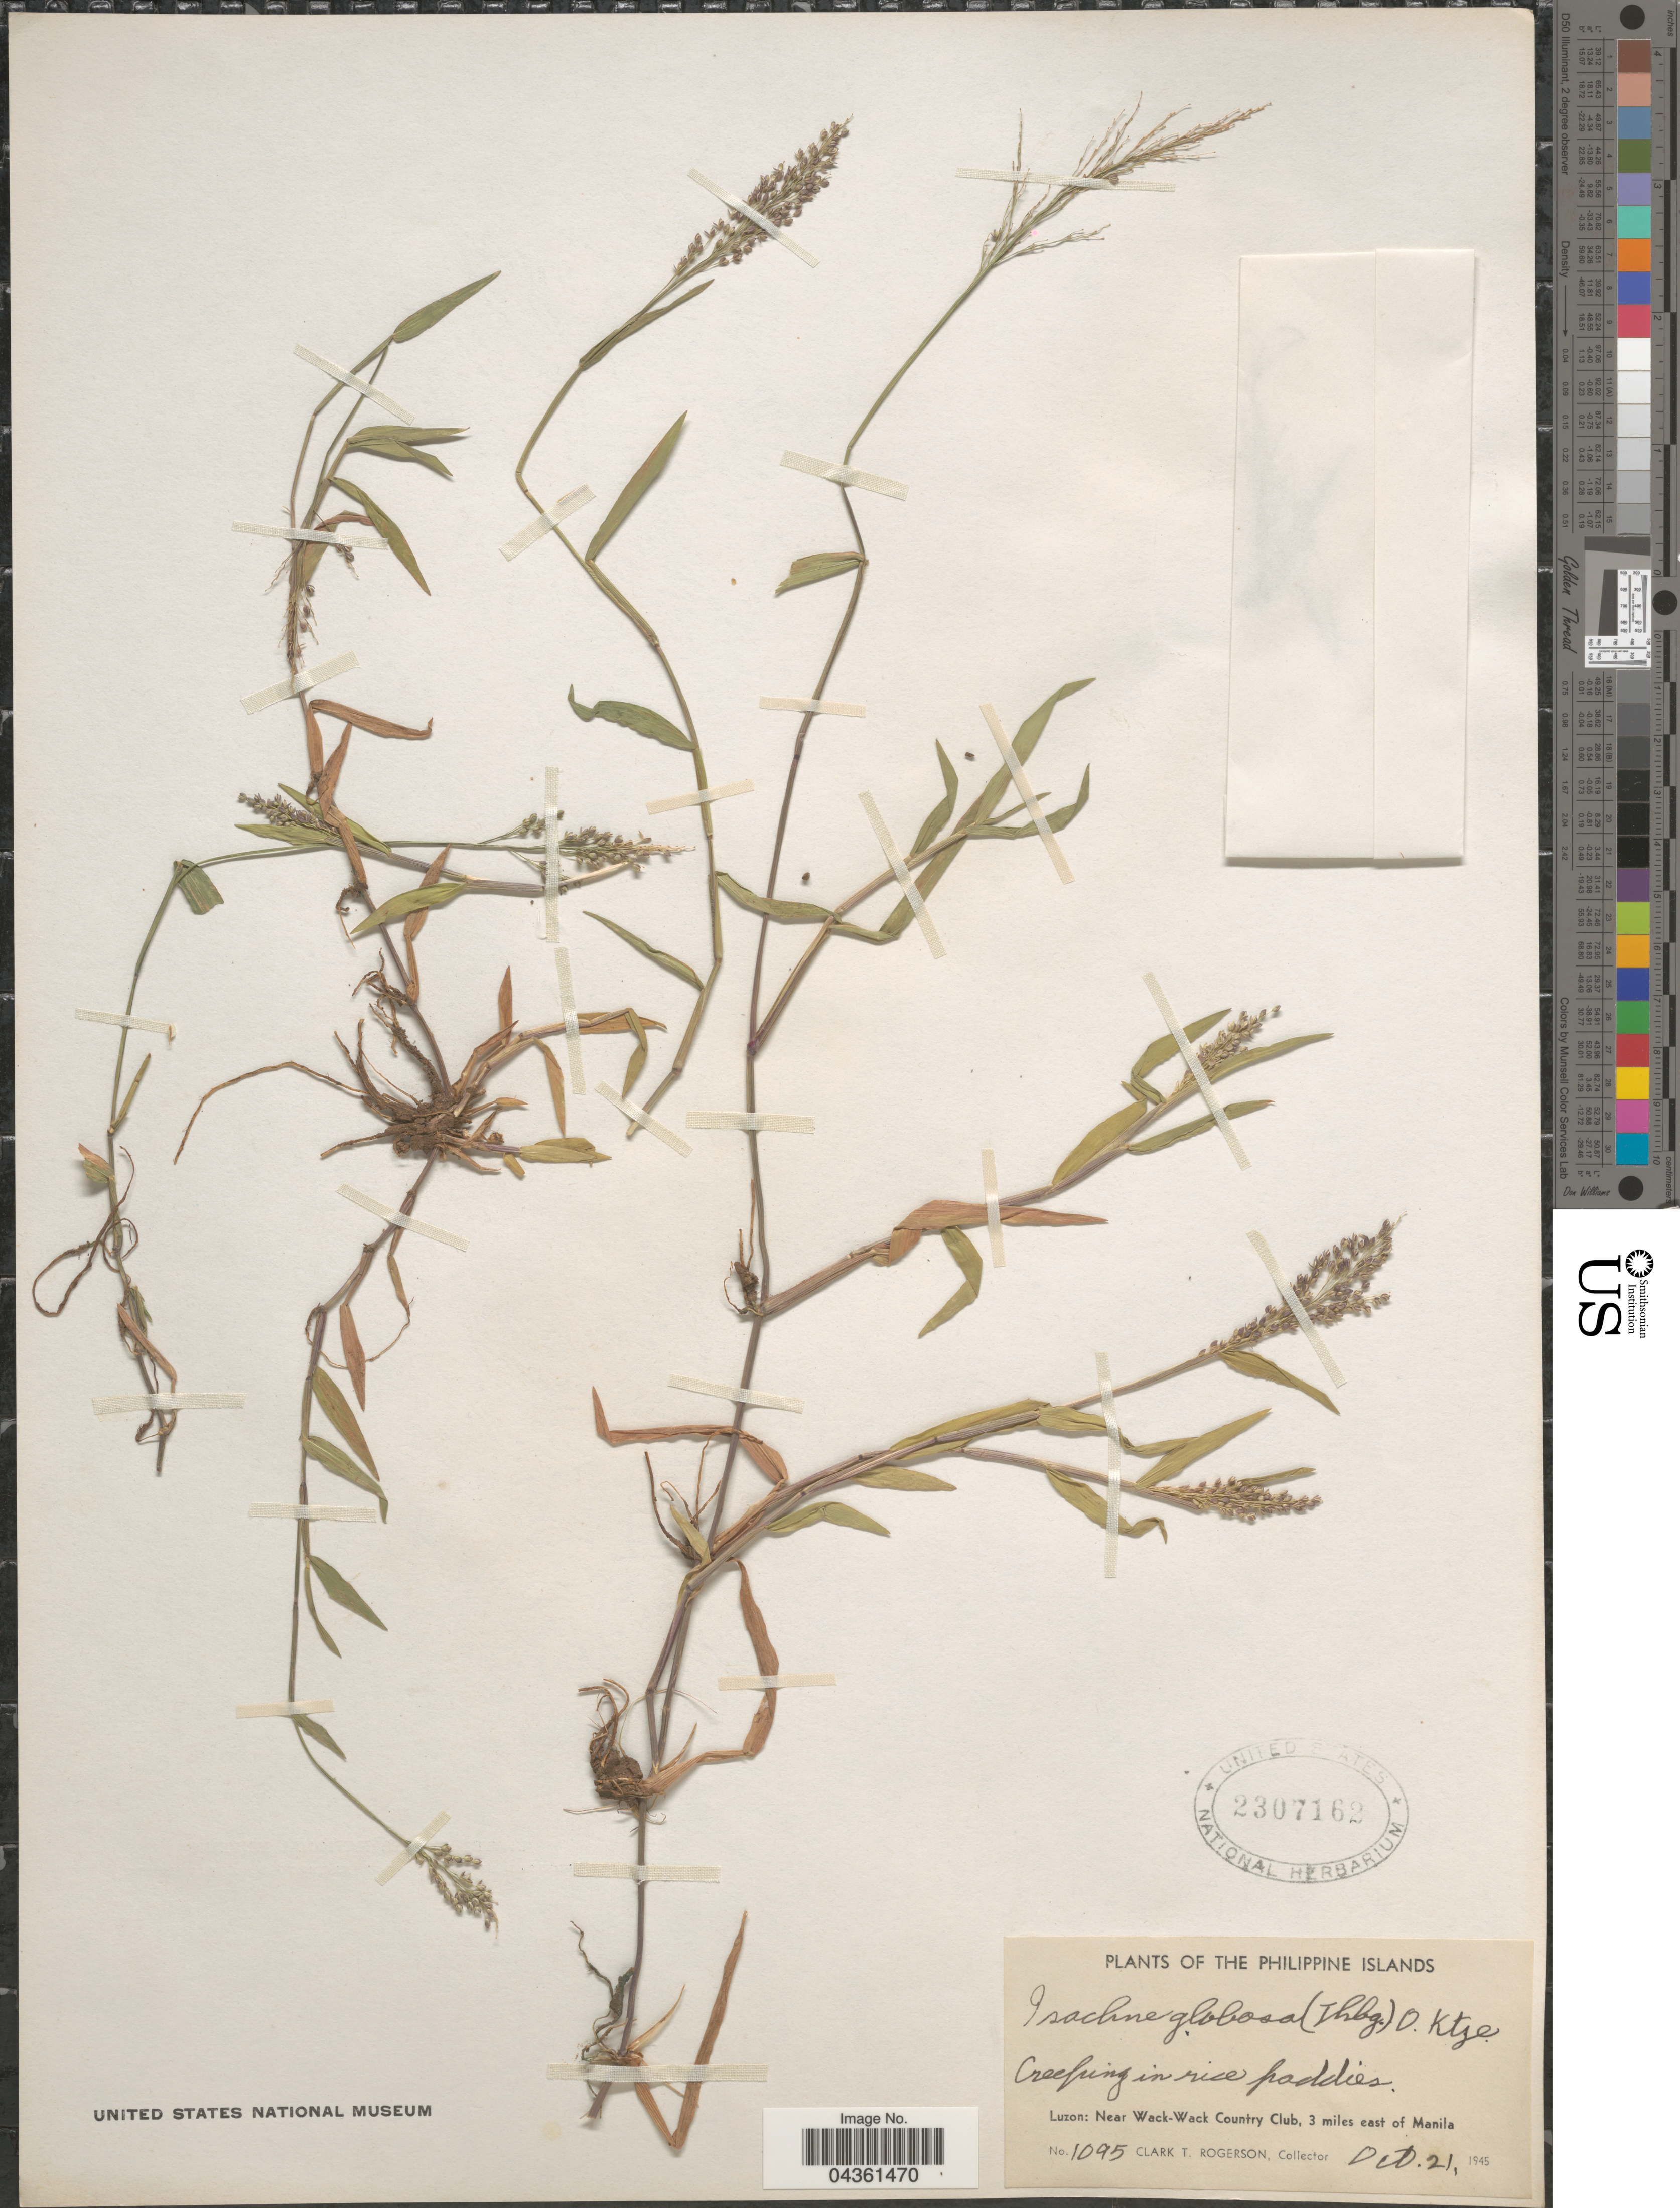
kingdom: Plantae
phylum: Tracheophyta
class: Liliopsida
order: Poales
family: Poaceae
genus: Isachne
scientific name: Isachne globosa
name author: (Thunb.) Kuntze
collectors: C. Rogerson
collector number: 1095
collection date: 1945-10-21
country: Philippines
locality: The Philippine Islands. Luzon: Near Wack-Wack Country Club, 3 miles east of Manila.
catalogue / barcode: US 2307162